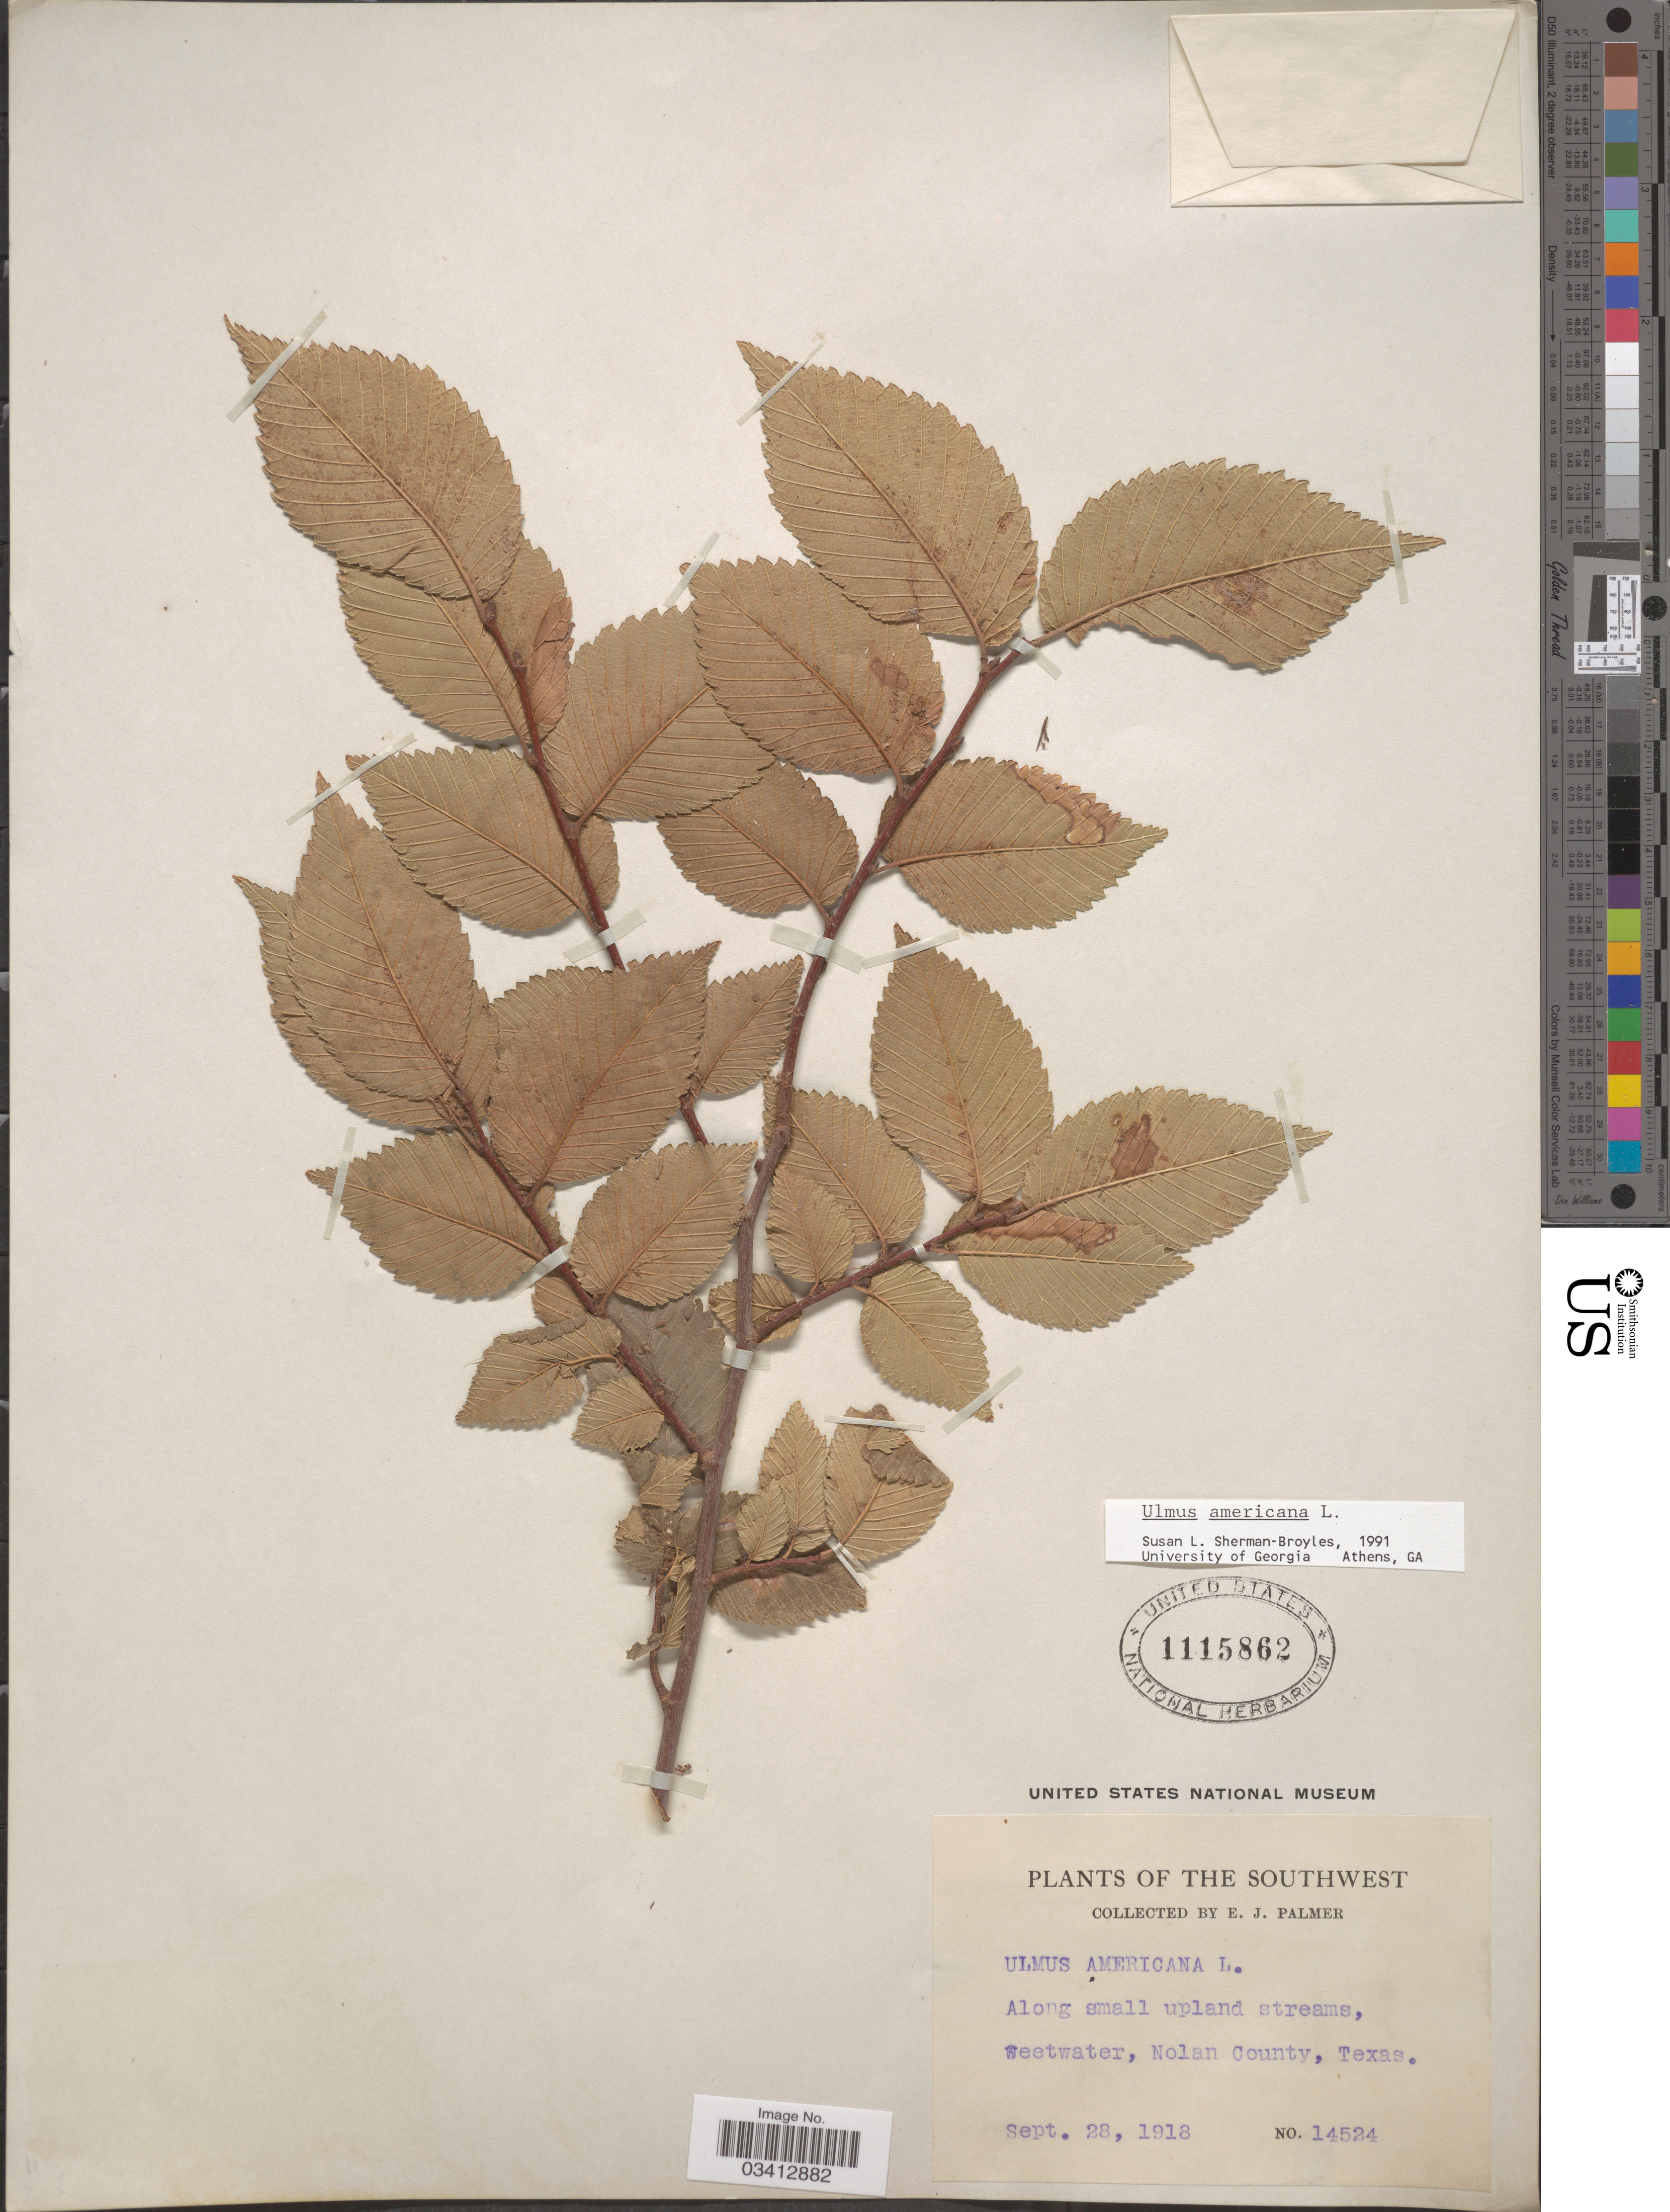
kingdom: Plantae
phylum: Tracheophyta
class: Magnoliopsida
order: Rosales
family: Ulmaceae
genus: Ulmus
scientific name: Ulmus americana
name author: L.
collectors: E. J. Palmer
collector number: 14524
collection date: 1918-09-28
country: United States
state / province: Texas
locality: The Southwest. Along small upland streams, Sweetwater, Nolan County.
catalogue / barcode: US 1115862